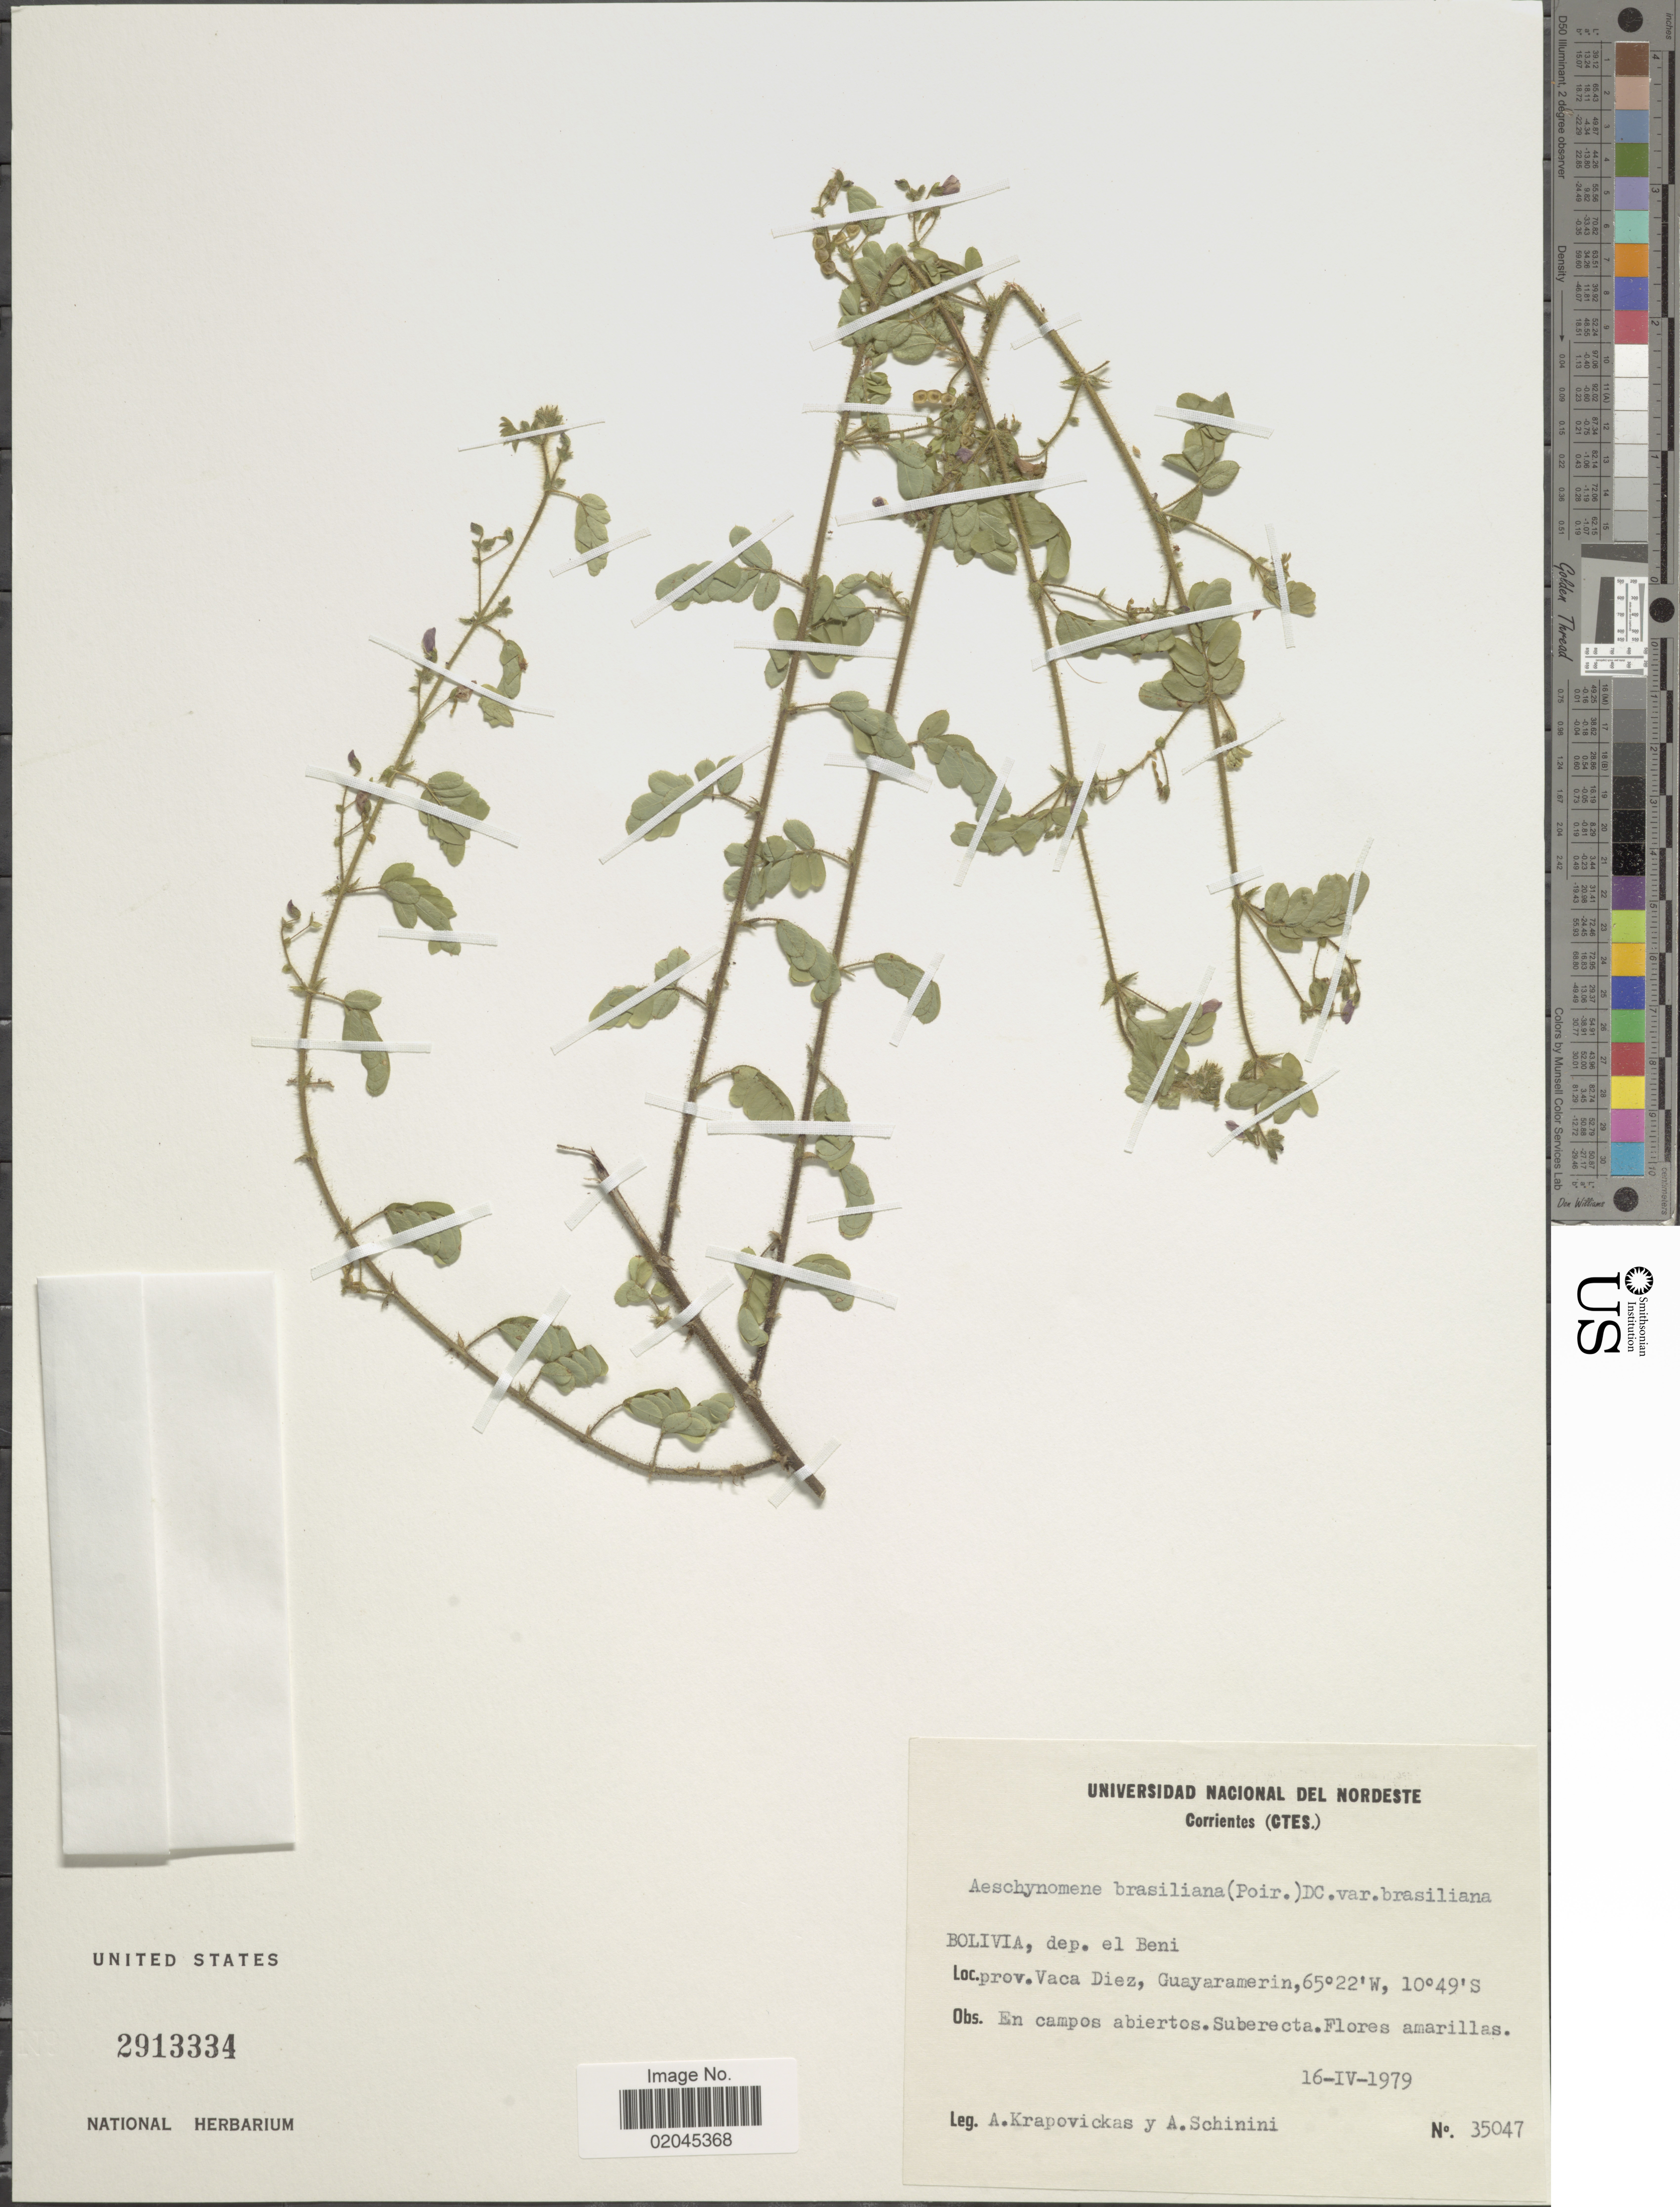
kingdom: Plantae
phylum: Tracheophyta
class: Magnoliopsida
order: Fabales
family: Fabaceae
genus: Aeschynomene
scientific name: Aeschynomene brasiliana var. brasiliana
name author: (Poir.) DC.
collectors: A. Krapovickas & A. Schinini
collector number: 35047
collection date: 1979-04-16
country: Bolivia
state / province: Beni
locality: Bolivia, dep. el Beni, Prov. Vaca Diez, Guayaramerin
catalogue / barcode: US 2913334